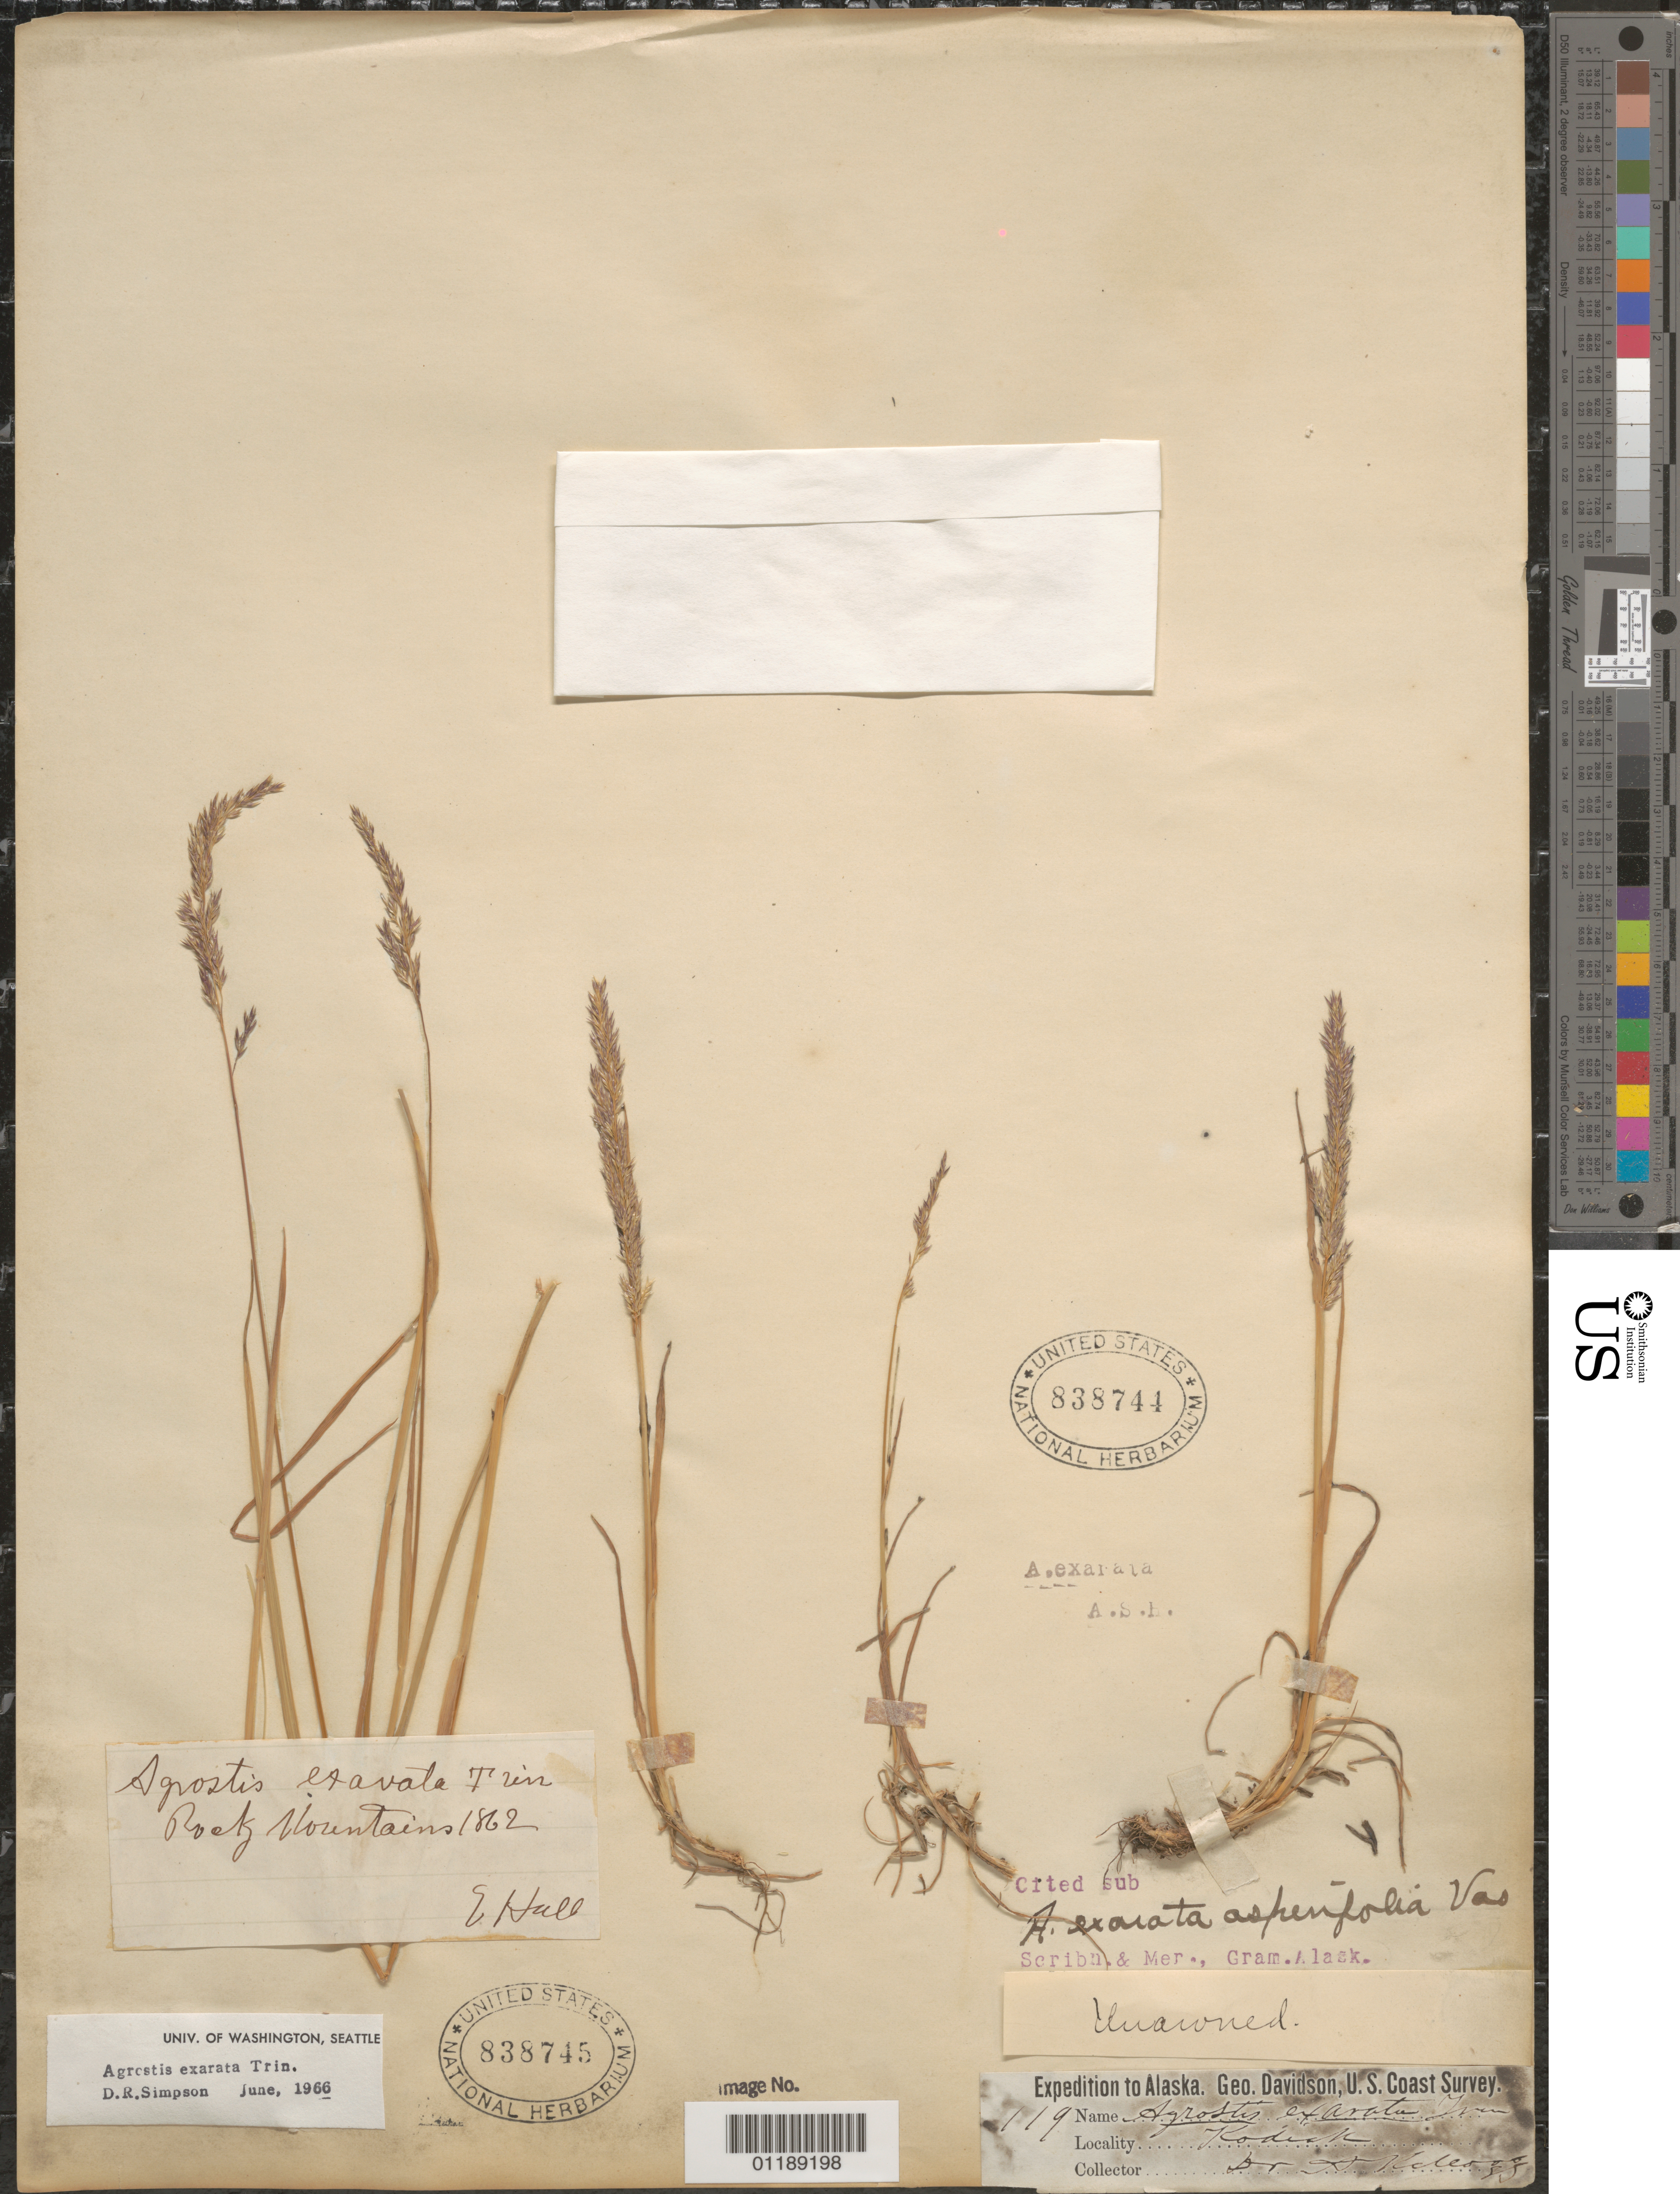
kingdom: Plantae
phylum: Tracheophyta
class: Liliopsida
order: Poales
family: Poaceae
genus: Agrostis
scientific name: Agrostis exarata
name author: Trin.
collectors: -- Kellogg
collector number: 119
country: United States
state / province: Alaska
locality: Kodiak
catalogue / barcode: US 838744